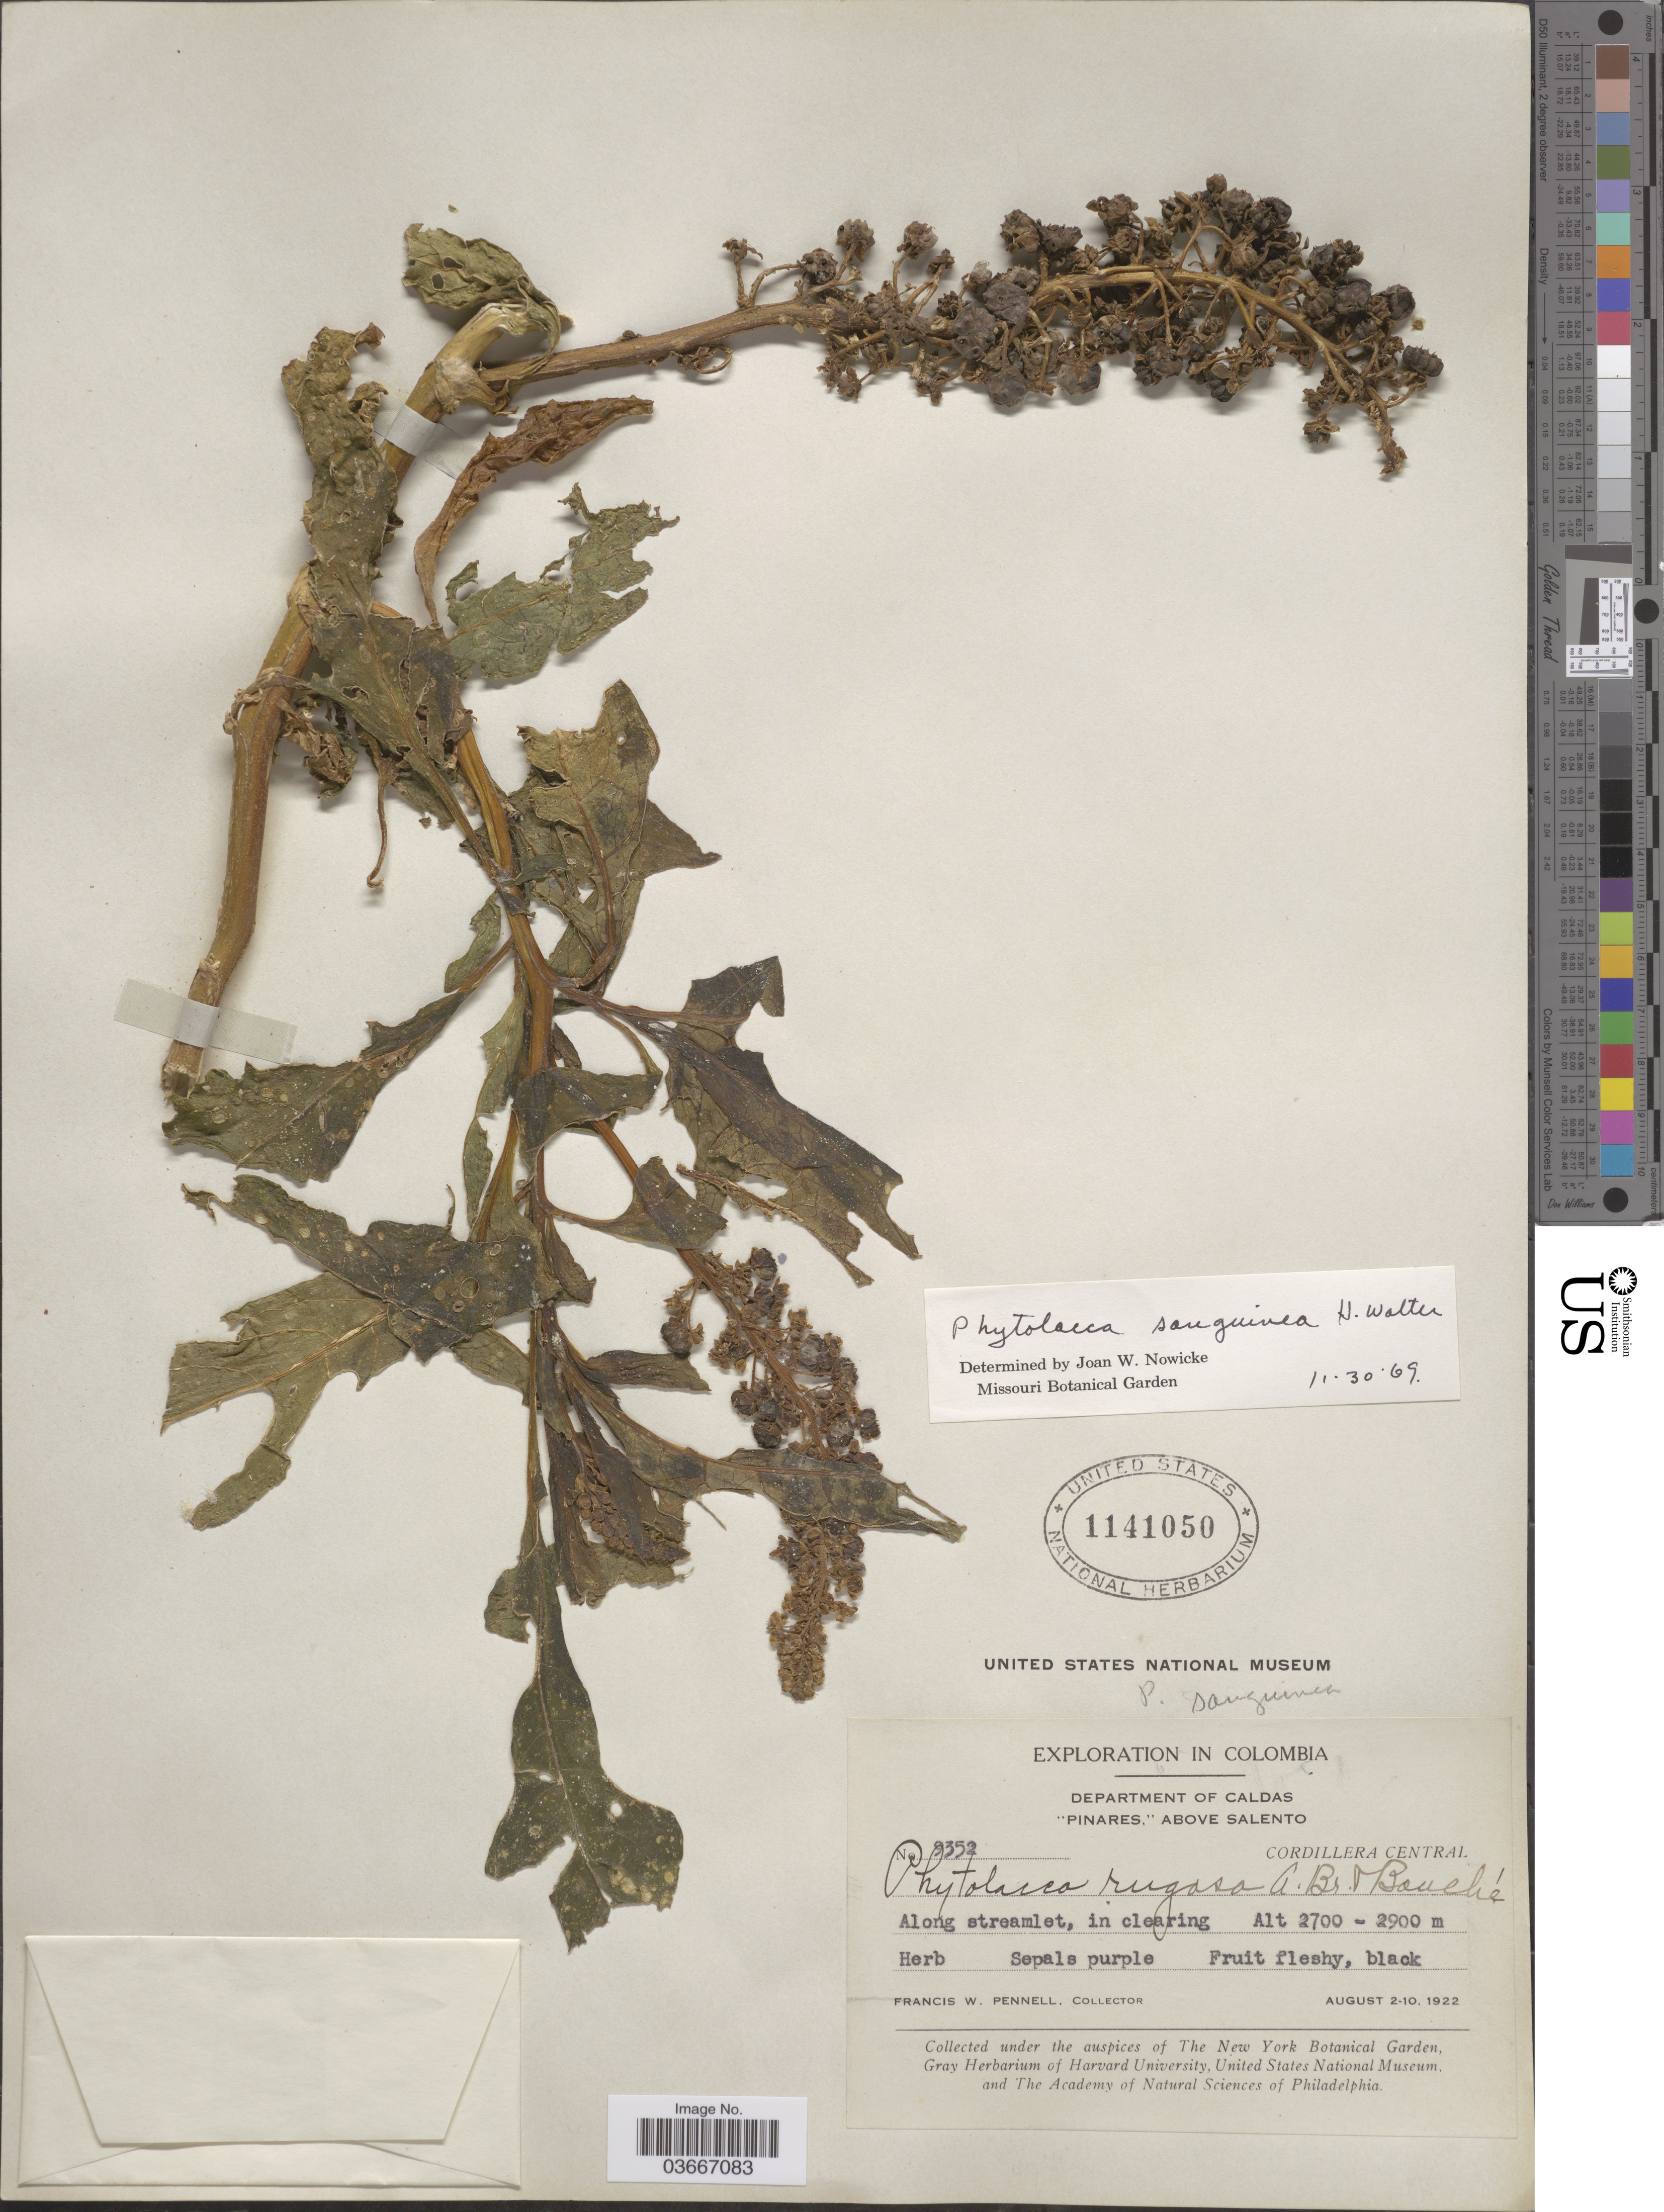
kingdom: Plantae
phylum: Tracheophyta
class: Magnoliopsida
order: Caryophyllales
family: Phytolaccaceae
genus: Phytolacca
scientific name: Phytolacca sanguinea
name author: H. Walter in Engl.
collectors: F. W. Pennell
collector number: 9352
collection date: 1922-08-02/1922-08-10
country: Colombia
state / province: Caldas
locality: Department of Caldas. "Pinares," above Salento. Cordillera Central. Along streamlet, in clearing.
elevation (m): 2700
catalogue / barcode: US 1141050